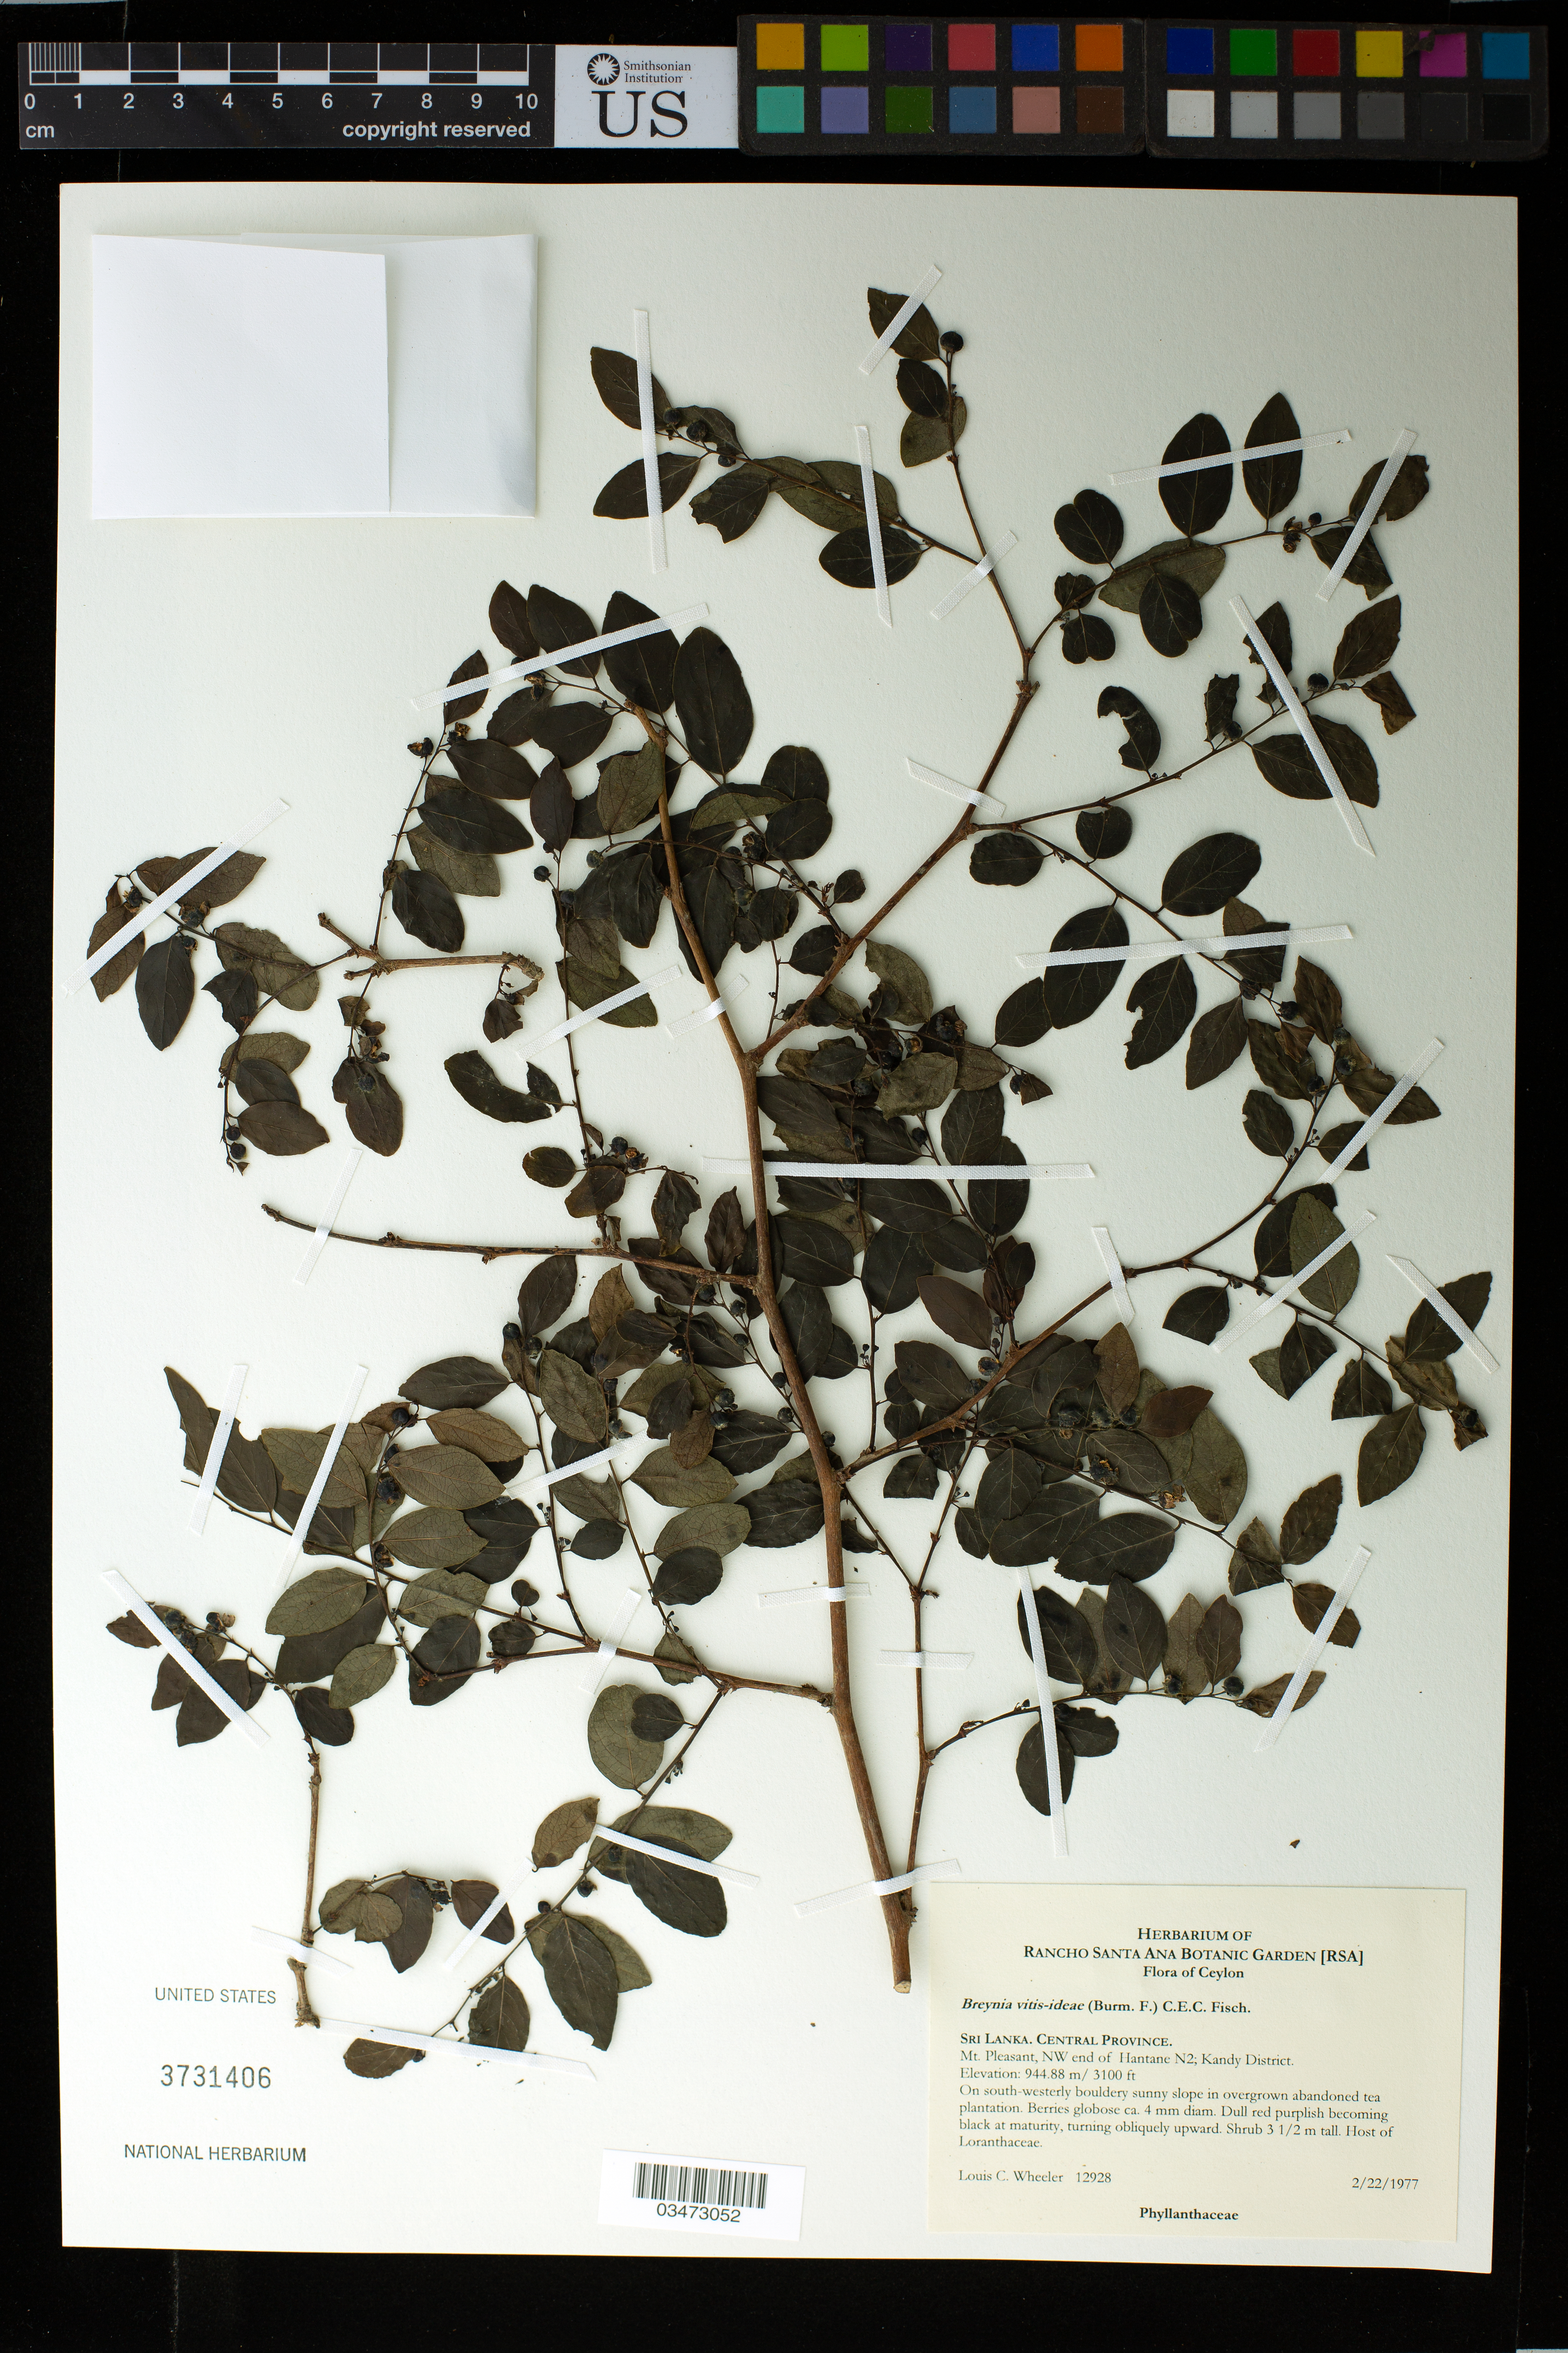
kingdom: Plantae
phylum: Tracheophyta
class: Magnoliopsida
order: Malpighiales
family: Phyllanthaceae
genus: Breynia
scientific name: Breynia vitis-ideae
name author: (Burm. f.) C.E.C. Fisch.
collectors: L. C. Wheeler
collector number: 12928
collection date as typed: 22 Feb 1977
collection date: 1977-02-22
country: Sri Lanka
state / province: Central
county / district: Kandy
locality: Mt Pleasant, NW end of Hantane N2; Kandy district.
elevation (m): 944.88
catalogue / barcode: US 3731406